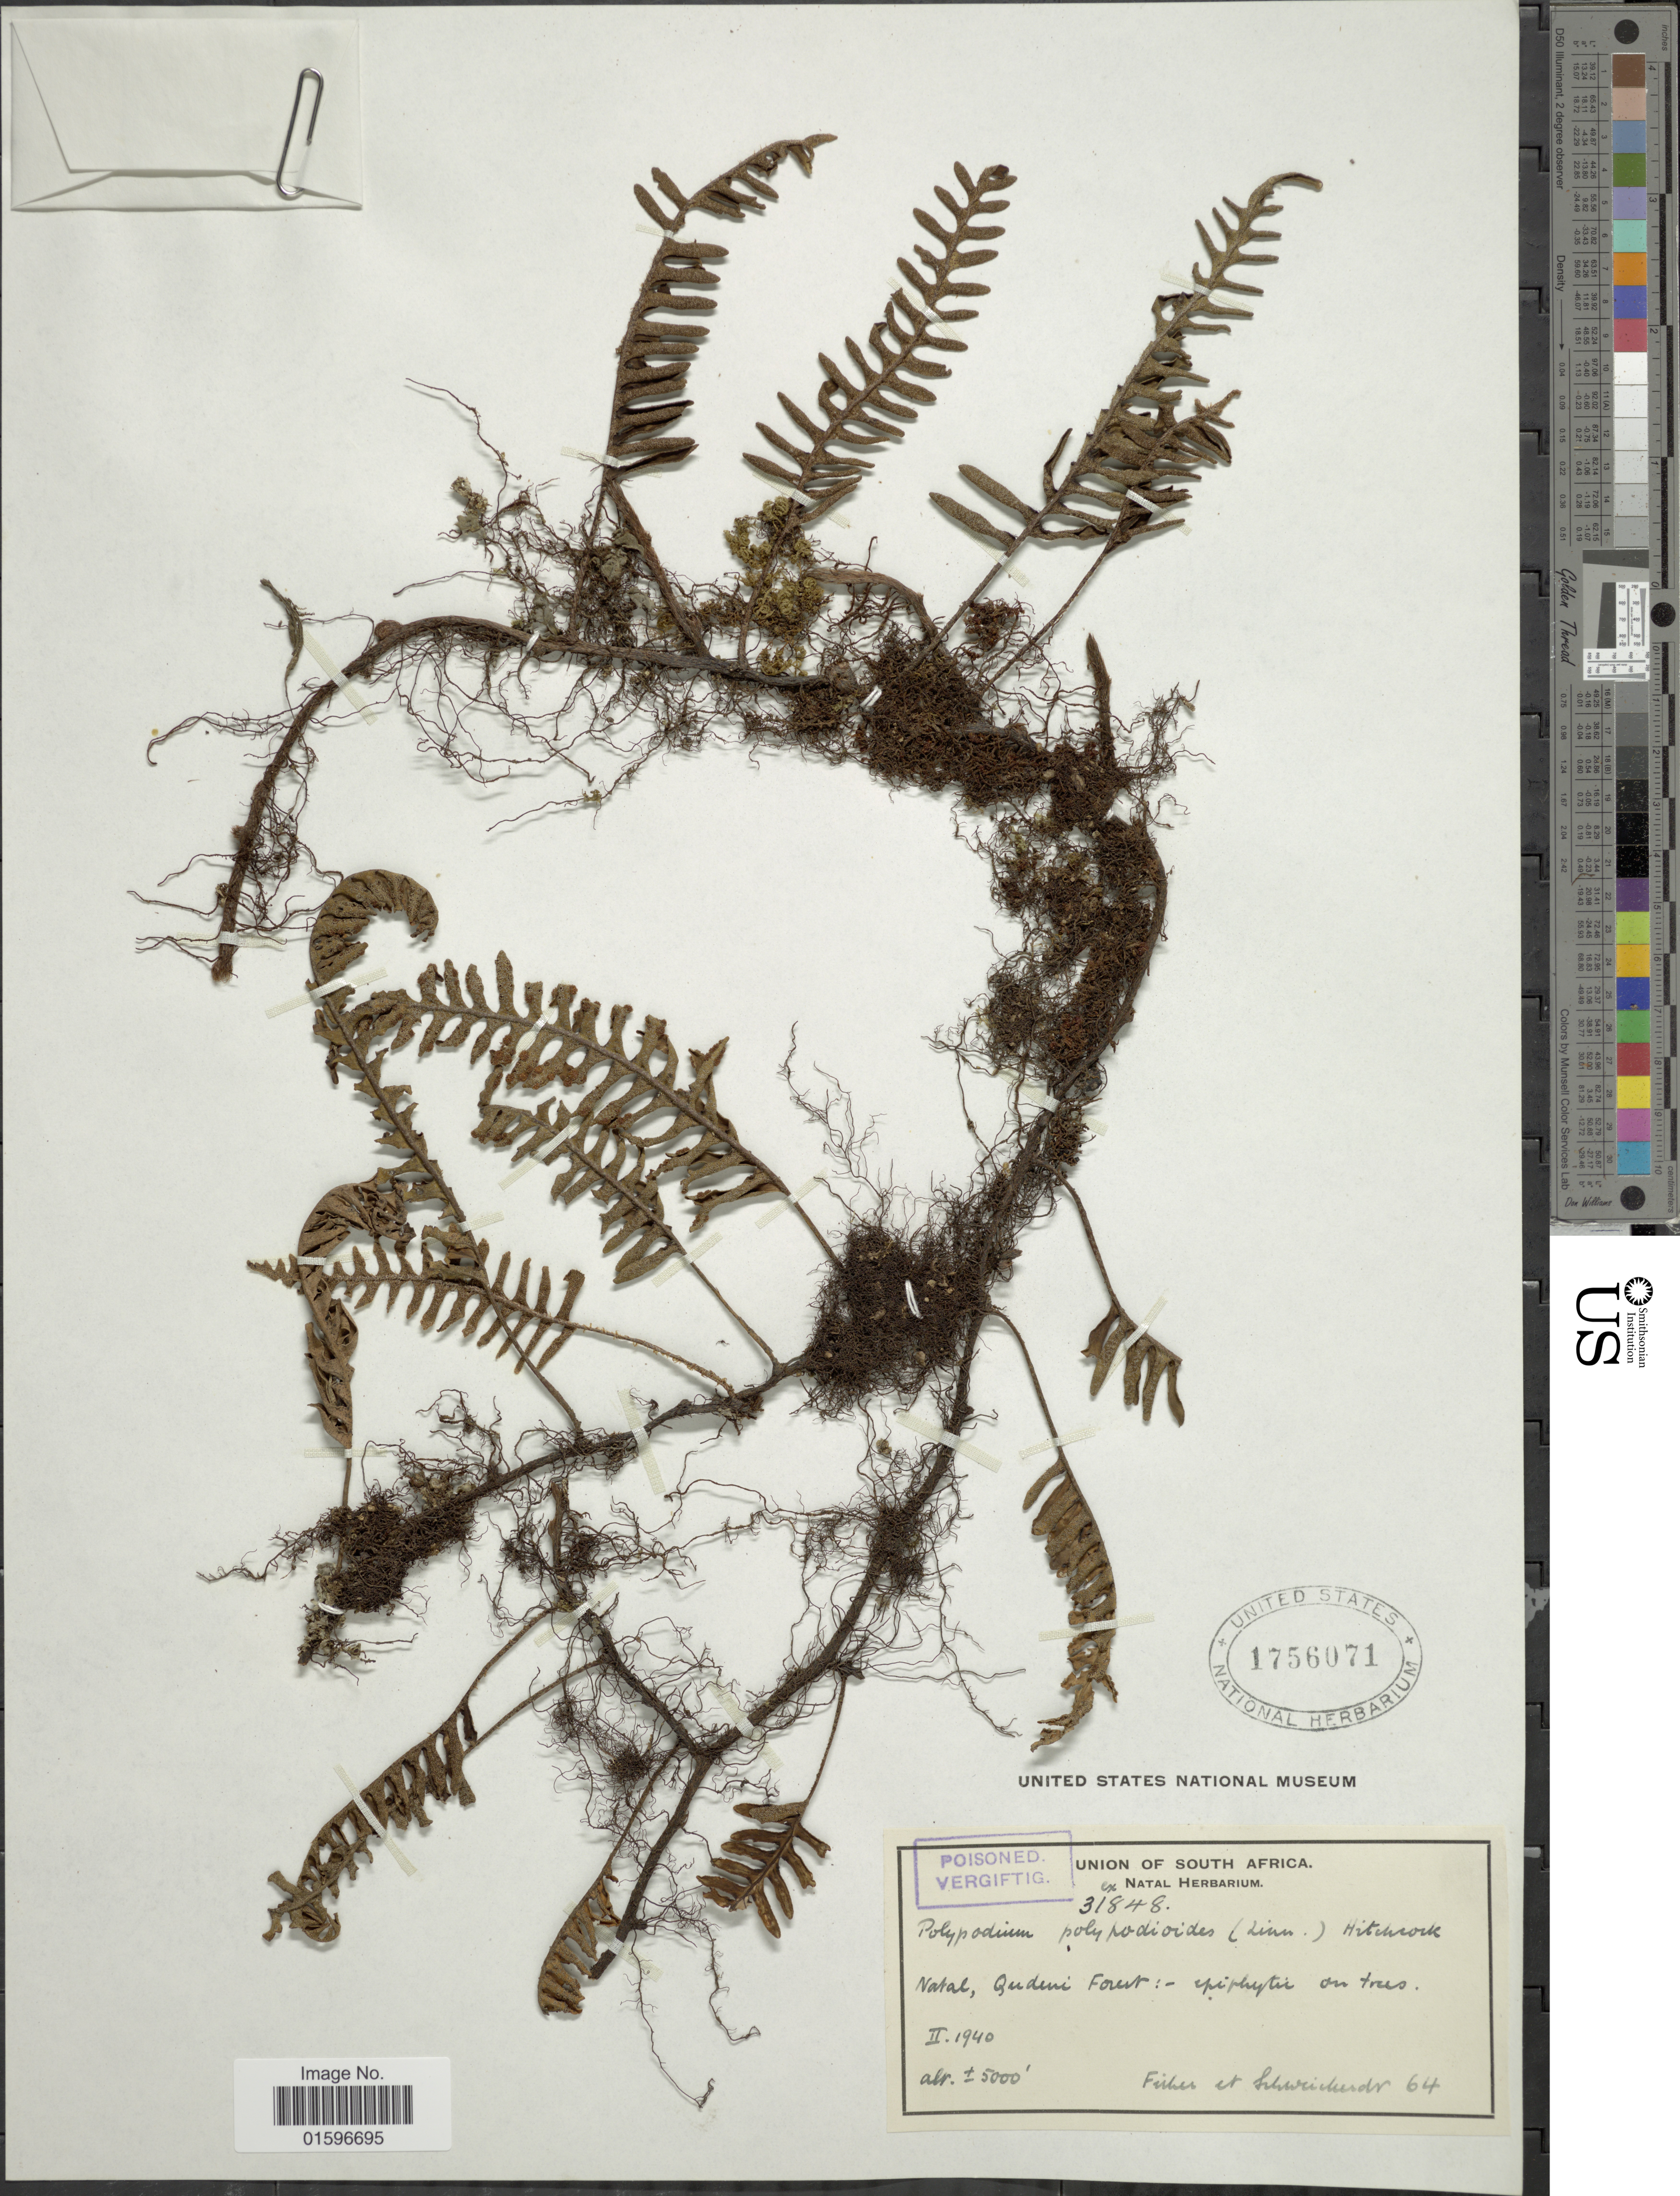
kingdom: Plantae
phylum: Tracheophyta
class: Polypodiopsida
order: Polypodiales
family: Polypodiaceae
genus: Polypodium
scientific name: Polypodium eckloni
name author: Kunze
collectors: -- Fisher & -. Schweickerdt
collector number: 64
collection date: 1940-02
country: South Africa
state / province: KwaZulu-Natal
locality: South Africa. Natal, Qudeni Forest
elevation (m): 1524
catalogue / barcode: US 1756071